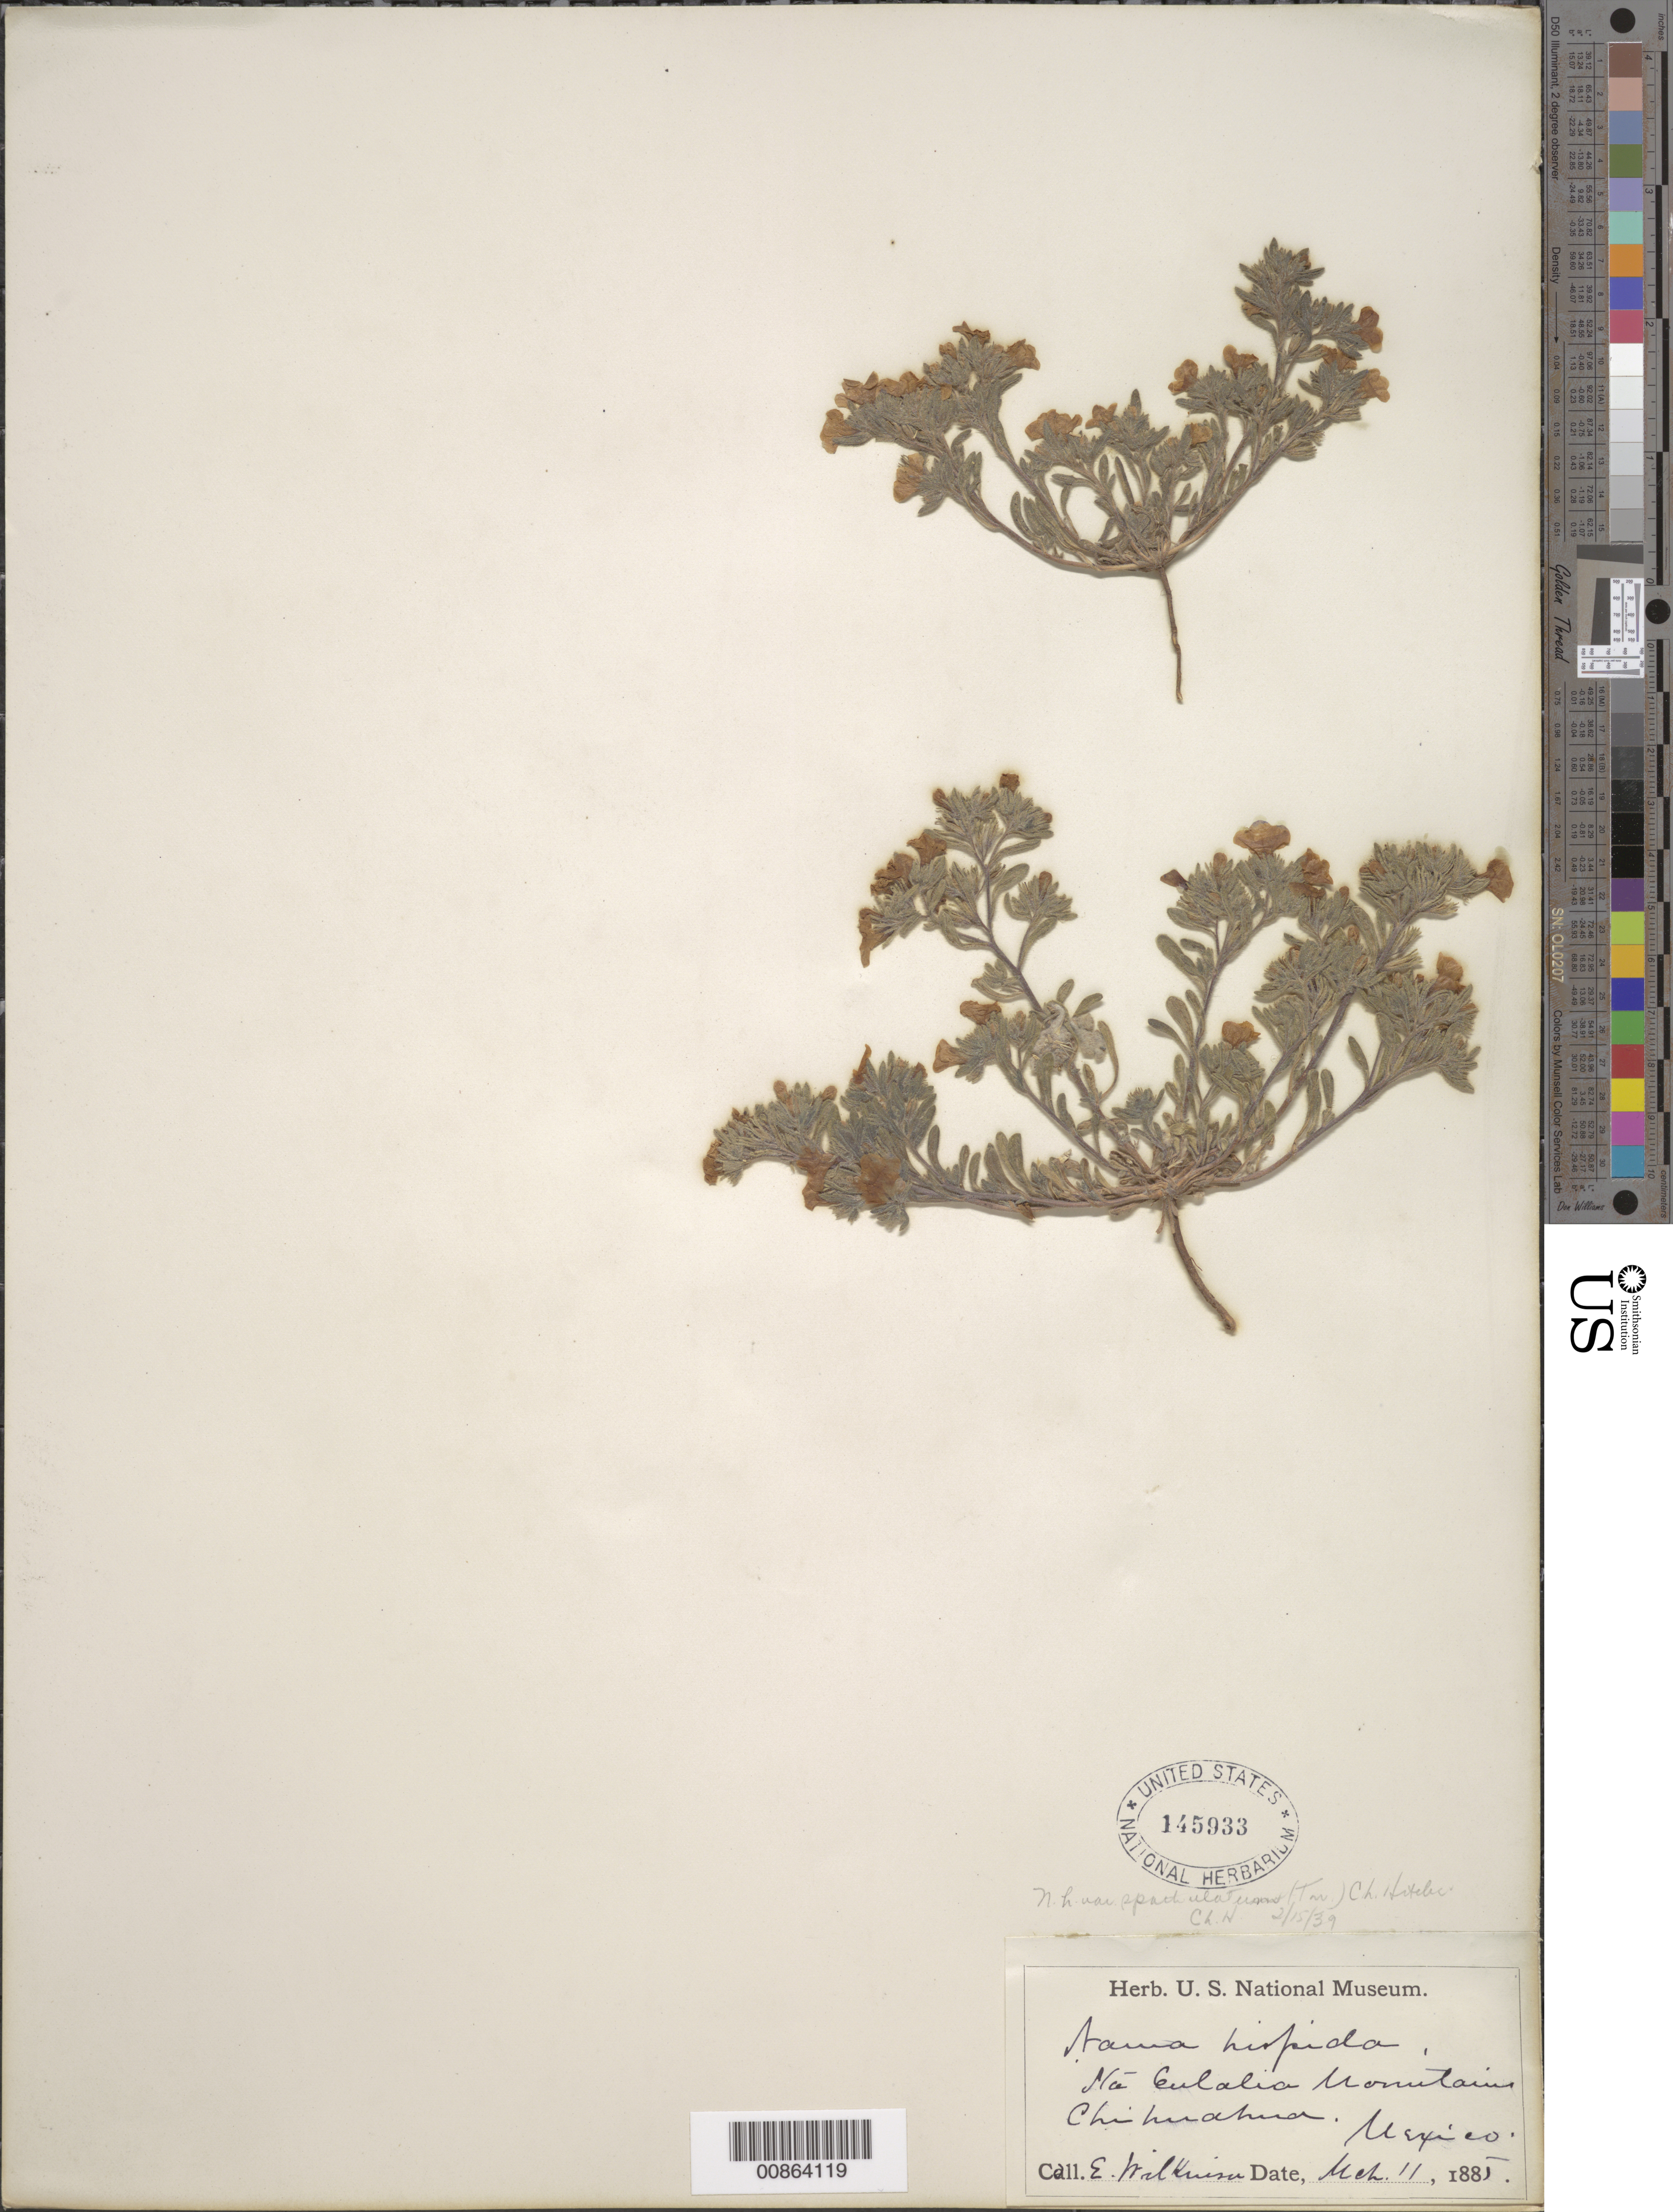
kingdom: Plantae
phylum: Tracheophyta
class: Magnoliopsida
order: Boraginales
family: Namaceae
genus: Nama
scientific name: Nama hispida var. spathulatum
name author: (Torr.) C.L. Hitchc.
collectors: E. Wilkinson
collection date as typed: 11 Mar 1885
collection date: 1885-03-11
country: Mexico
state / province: Chihuahua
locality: Sta. Eulalia Mountains, Chihuahua.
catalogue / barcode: US 145933